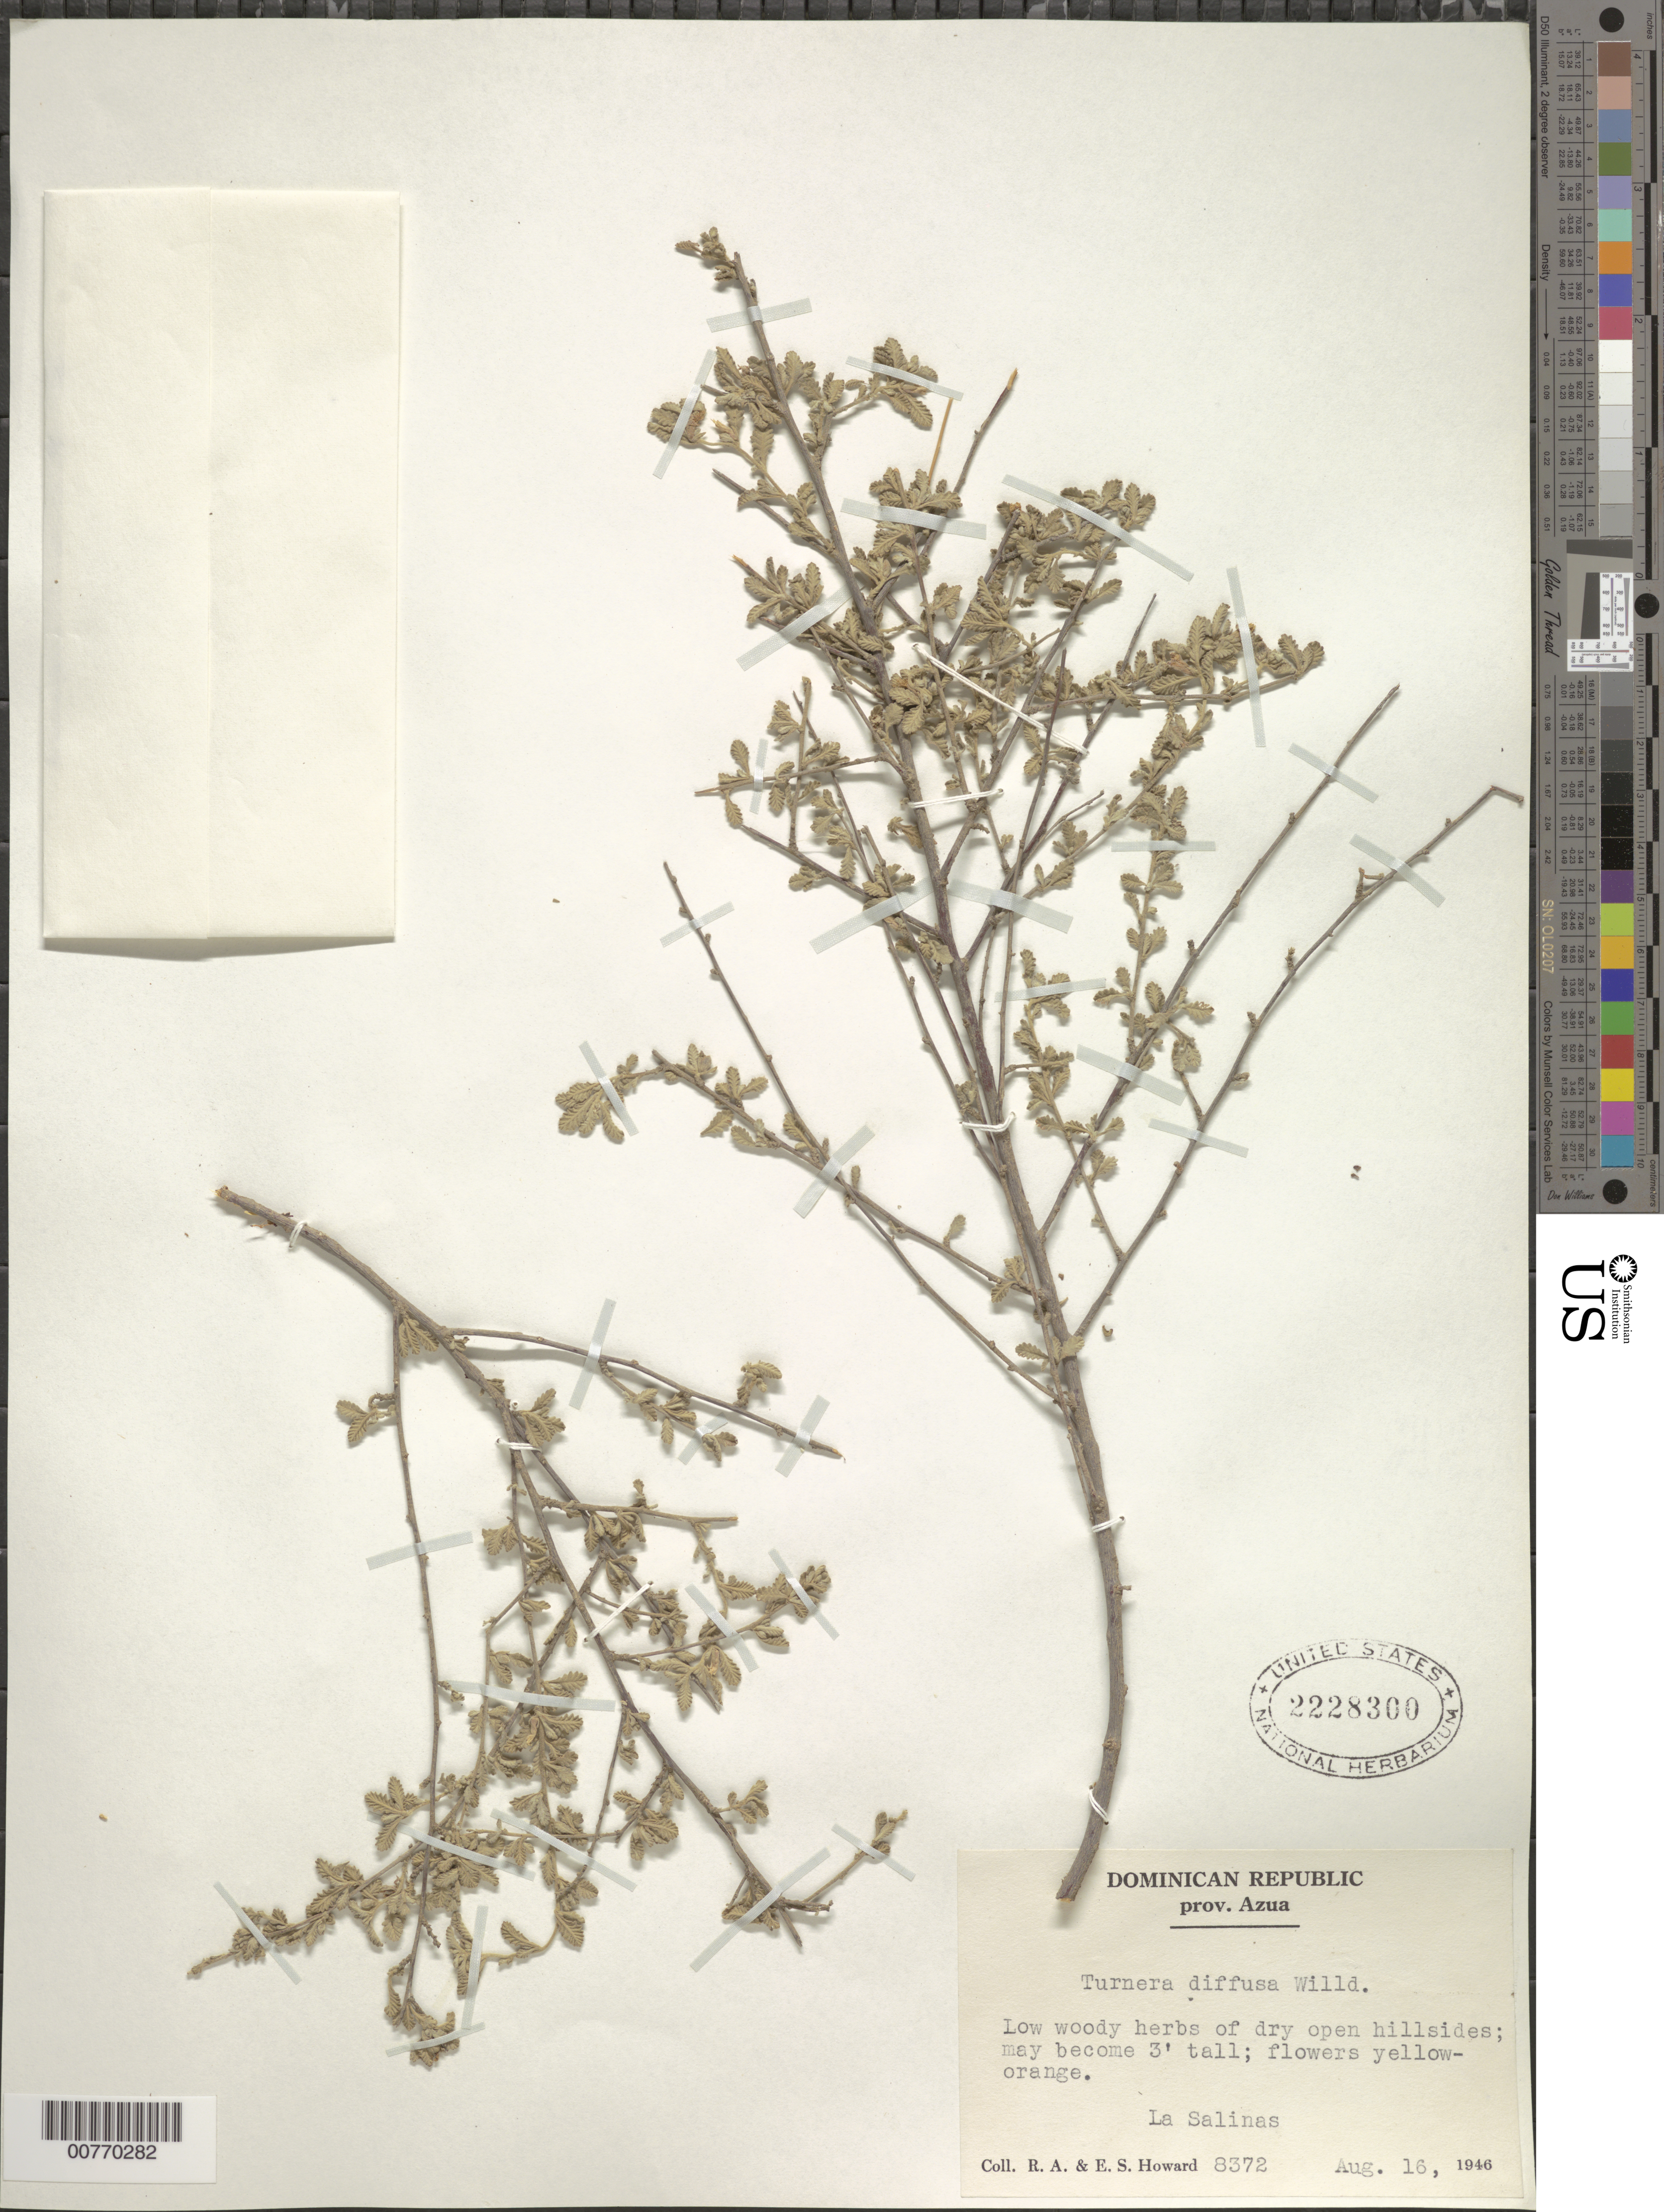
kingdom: Plantae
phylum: Tracheophyta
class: Magnoliopsida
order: Malpighiales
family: Turneraceae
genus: Turnera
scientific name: Turnera diffusa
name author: Willd. ex Schult.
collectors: R. A. Howard & E. S. Howard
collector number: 8372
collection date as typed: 16 Aug 1946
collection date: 1946-08-16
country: Dominican Republic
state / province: Azua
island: Hispaniola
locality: La Salinas.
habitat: Dry open hillsides.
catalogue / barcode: US 2228300